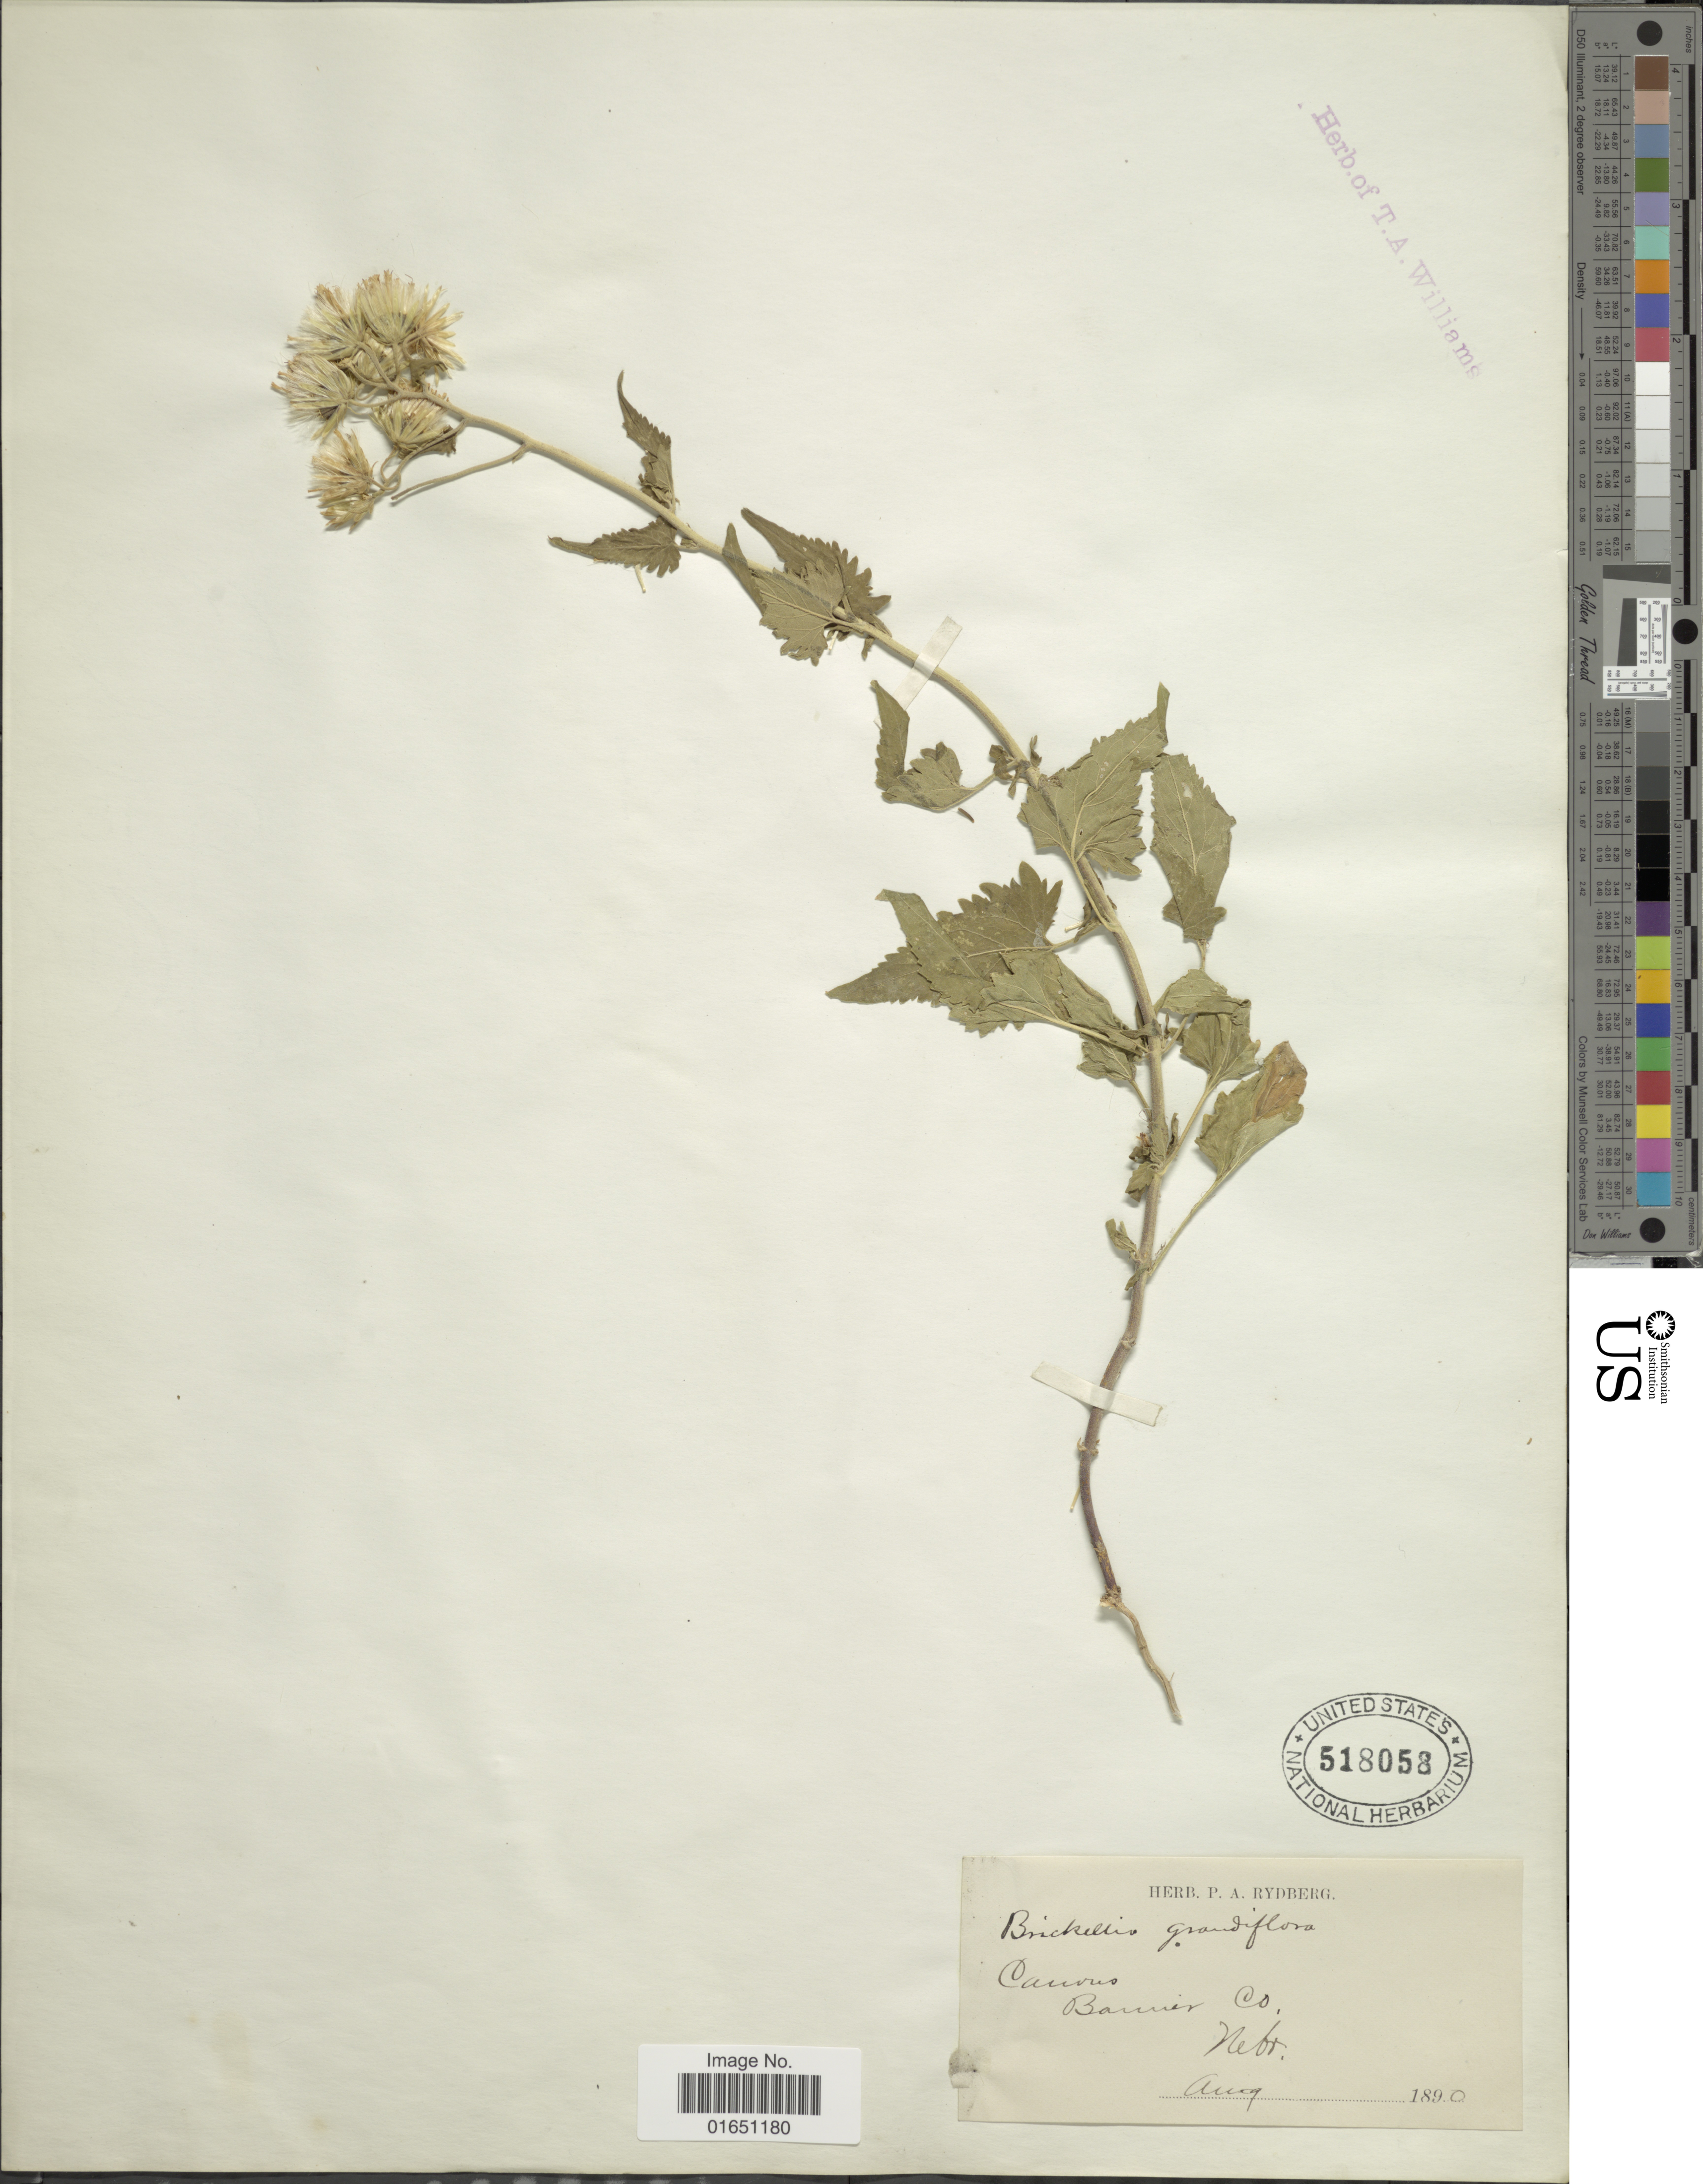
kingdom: Plantae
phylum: Tracheophyta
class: Magnoliopsida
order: Asterales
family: Asteraceae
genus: Brickellia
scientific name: Brickellia grandiflora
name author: (Hook.) Nutt.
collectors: ex herb. P. A. Rydberg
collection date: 1890-08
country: United States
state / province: Nebraska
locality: Caurus, Banier Co.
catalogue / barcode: US 518058